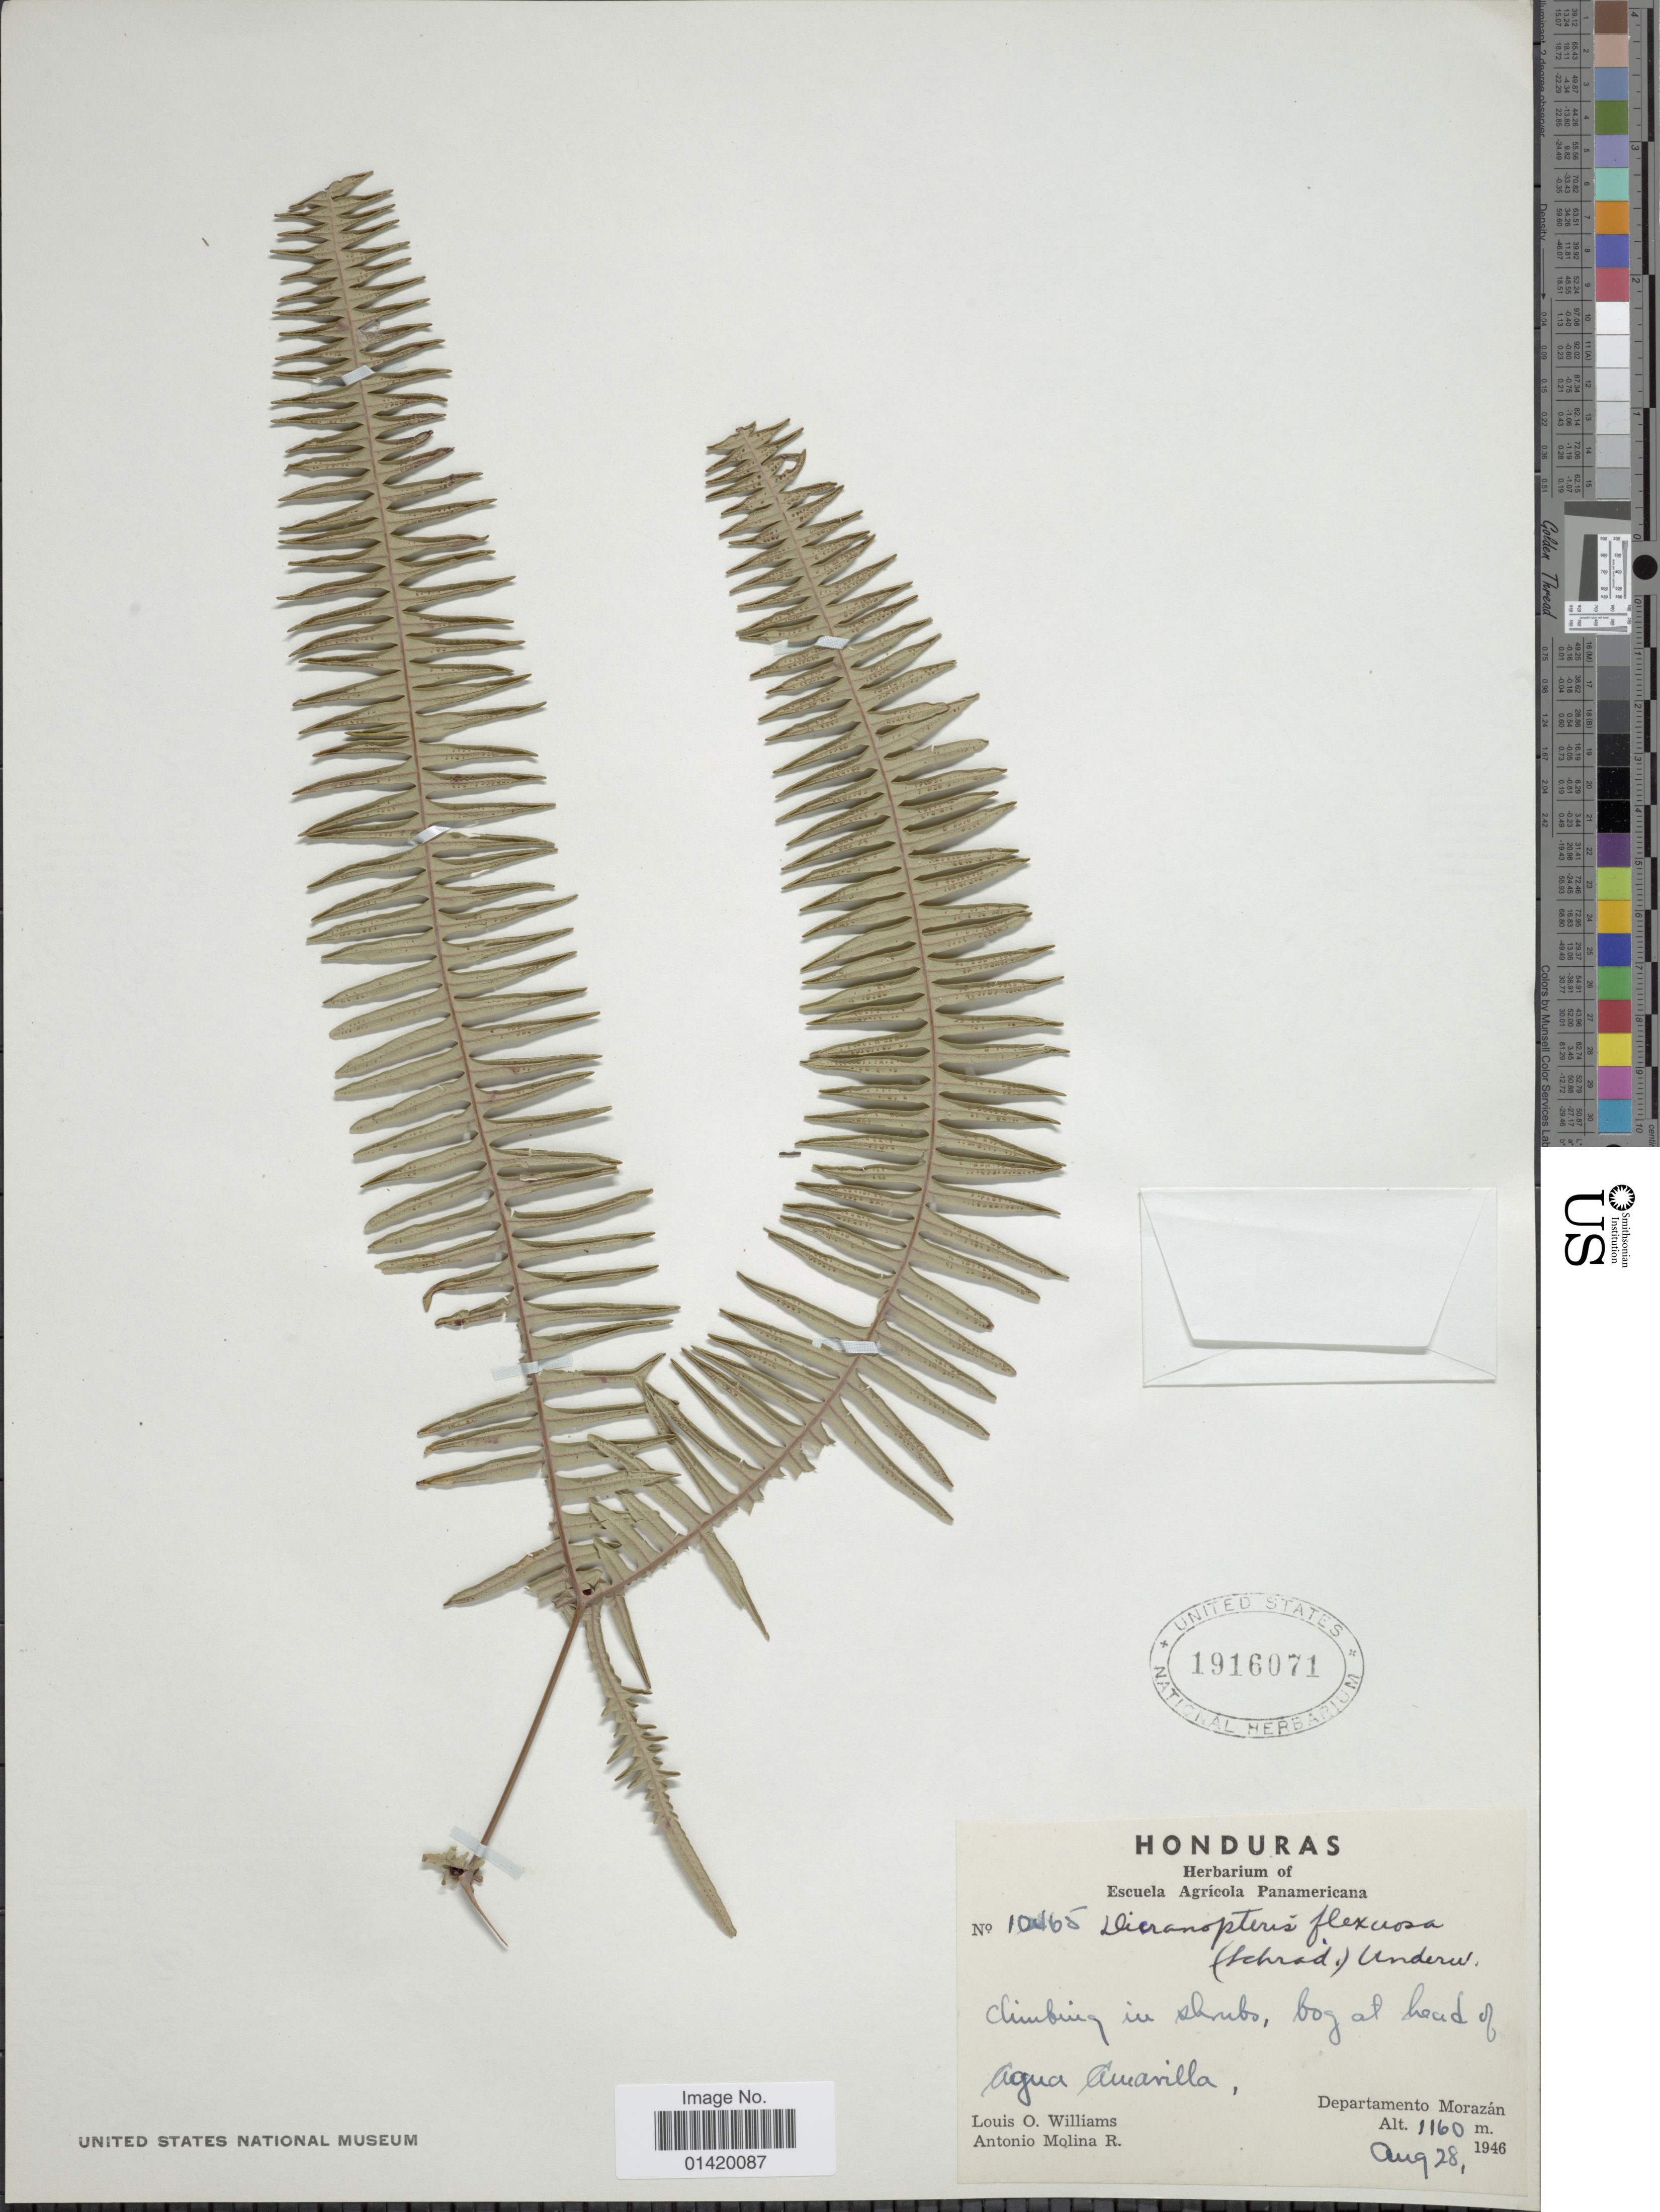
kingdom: Plantae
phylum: Tracheophyta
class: Polypodiopsida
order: Gleicheniales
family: Gleicheniaceae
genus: Dicranopteris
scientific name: Dicranopteris flexuosa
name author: (Schrad.) Underw.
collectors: L. O. Williams & A. Molina R.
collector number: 10465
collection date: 1946-08-28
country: Honduras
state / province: Fco. Morazán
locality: Agua Amavilla,Departamento Morazán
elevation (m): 1160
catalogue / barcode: US 1916071